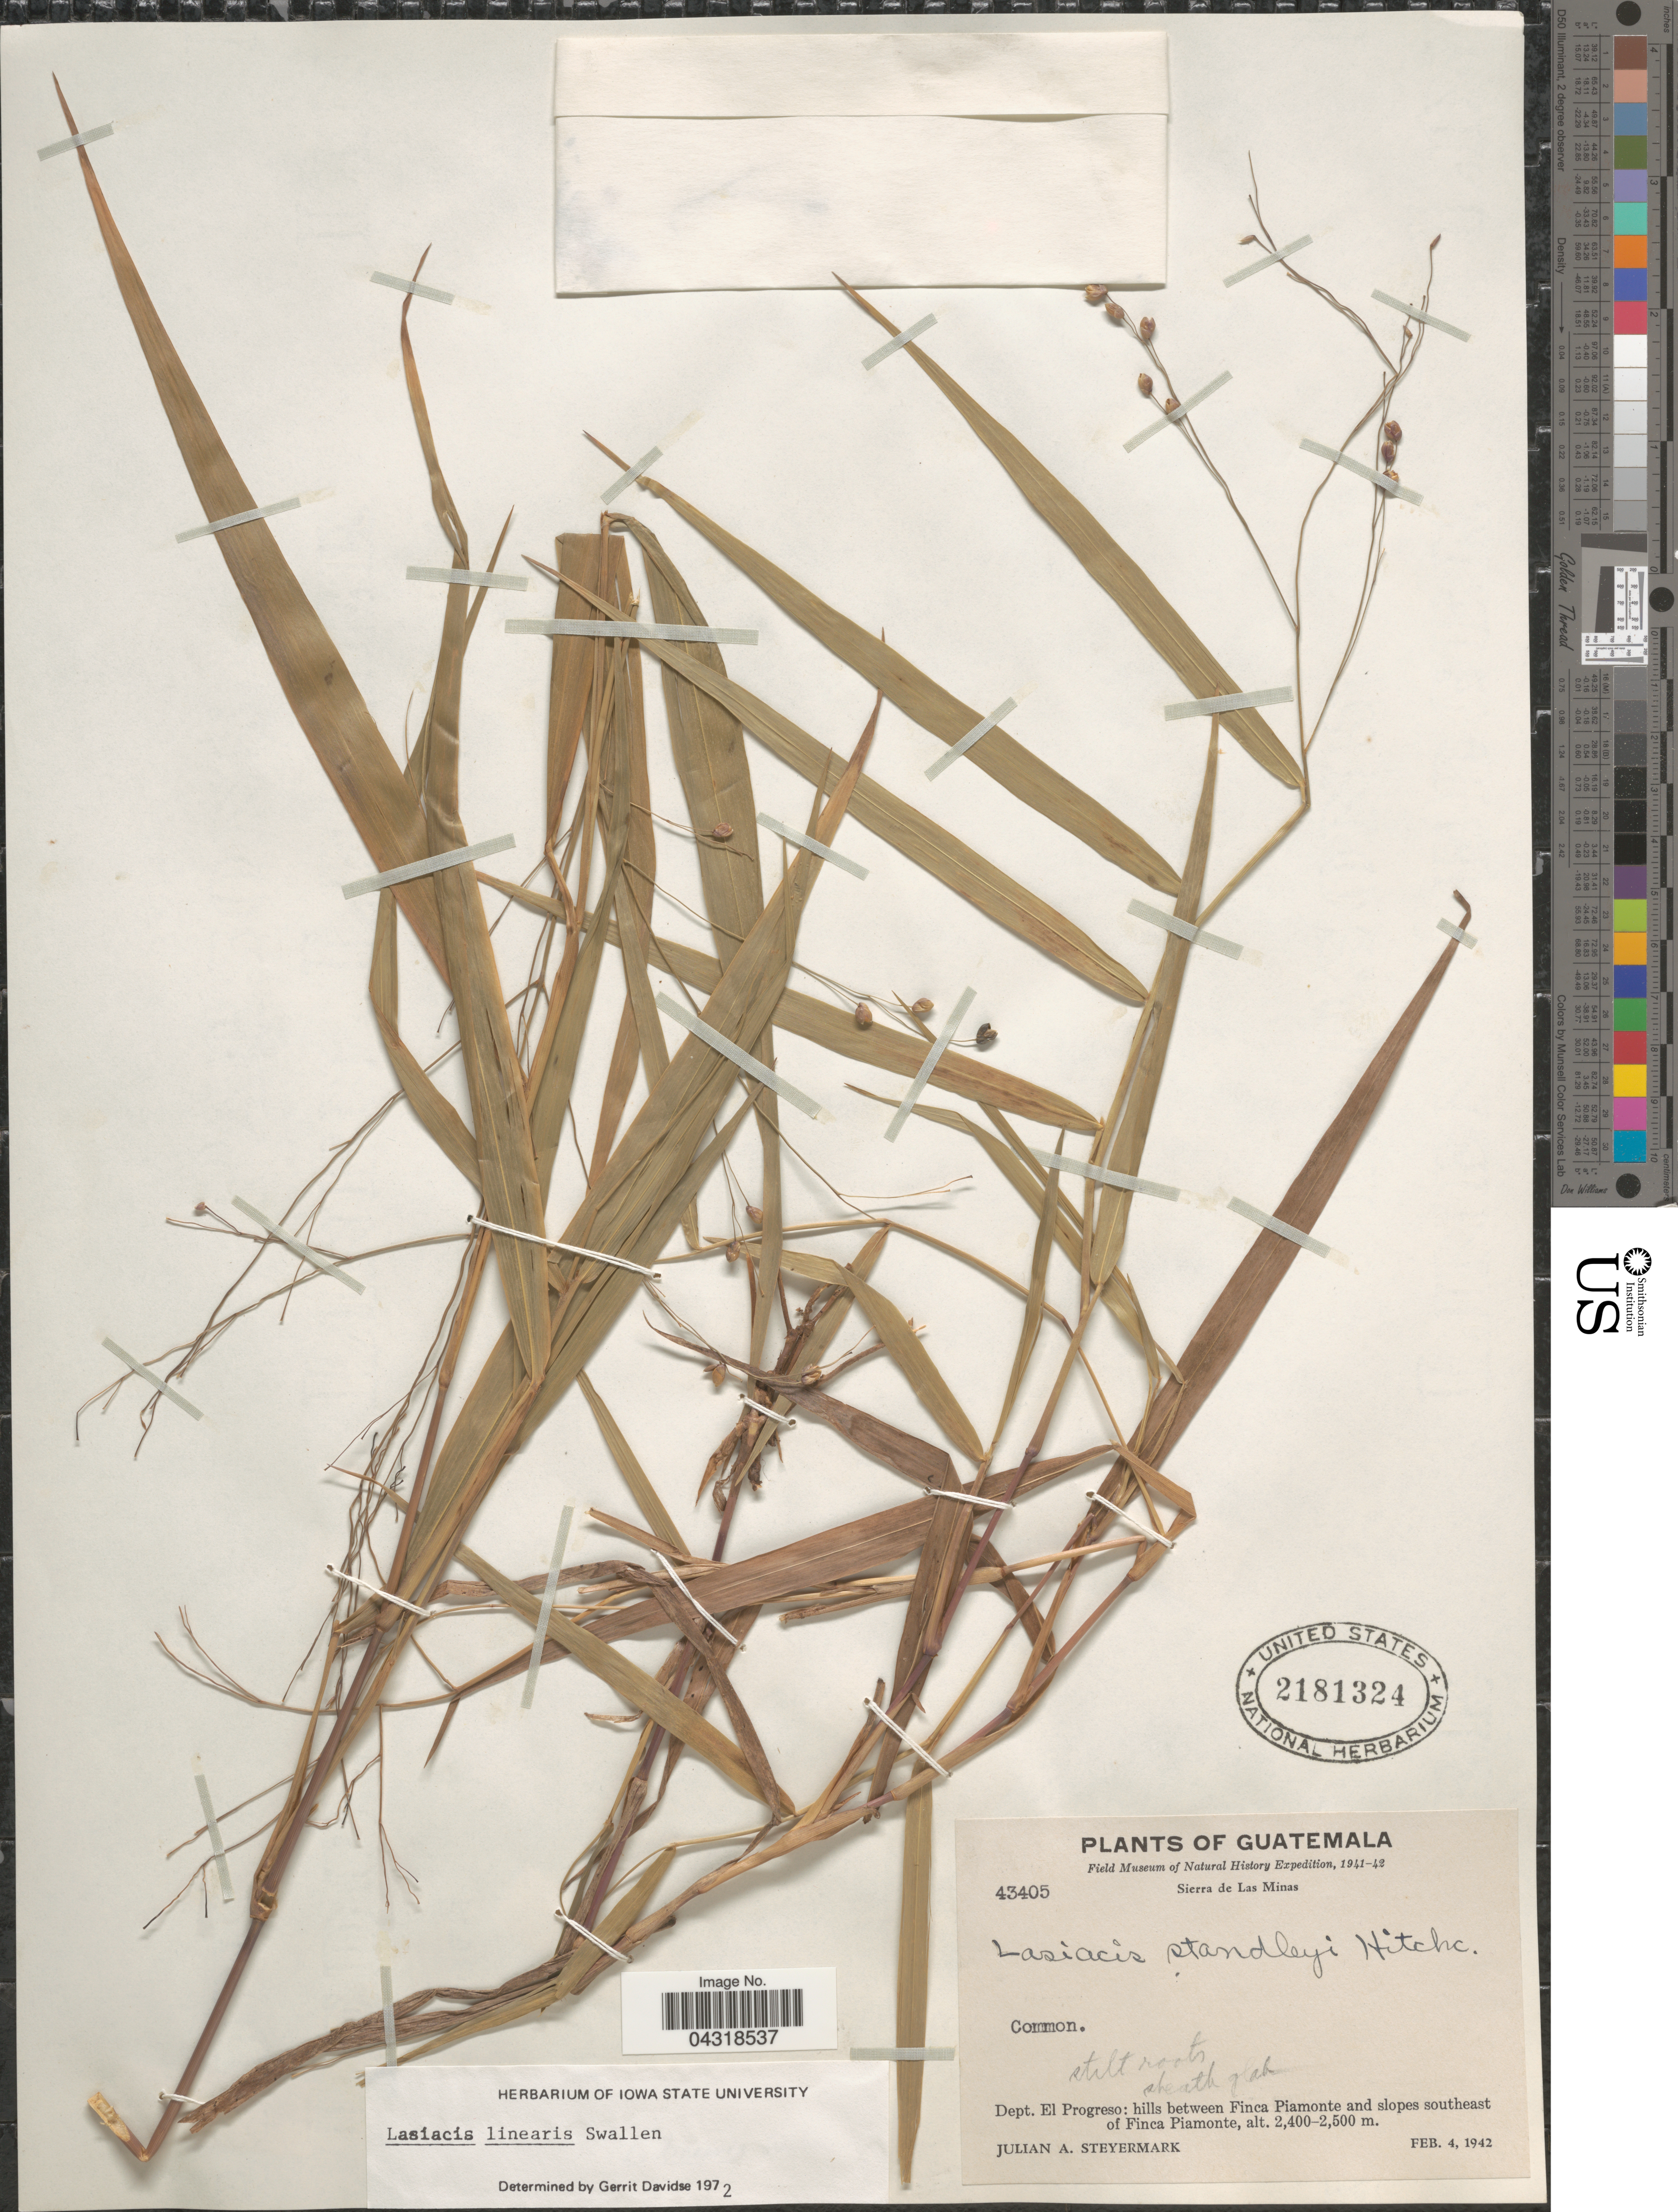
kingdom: Plantae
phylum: Tracheophyta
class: Liliopsida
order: Poales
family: Poaceae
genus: Lasiacis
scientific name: Lasiacis linearis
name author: Swallen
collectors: J. Steyermark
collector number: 43405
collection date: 1942-02-04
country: Guatemala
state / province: El Progreso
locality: Field Museum of Natural History Expedition, 1941-42. Sierra de Las Minas. Dept. El Progreso: hills between Finca Piamonte and slopes southeast of Finca Piamonte.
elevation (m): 2400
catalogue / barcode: US 2181324